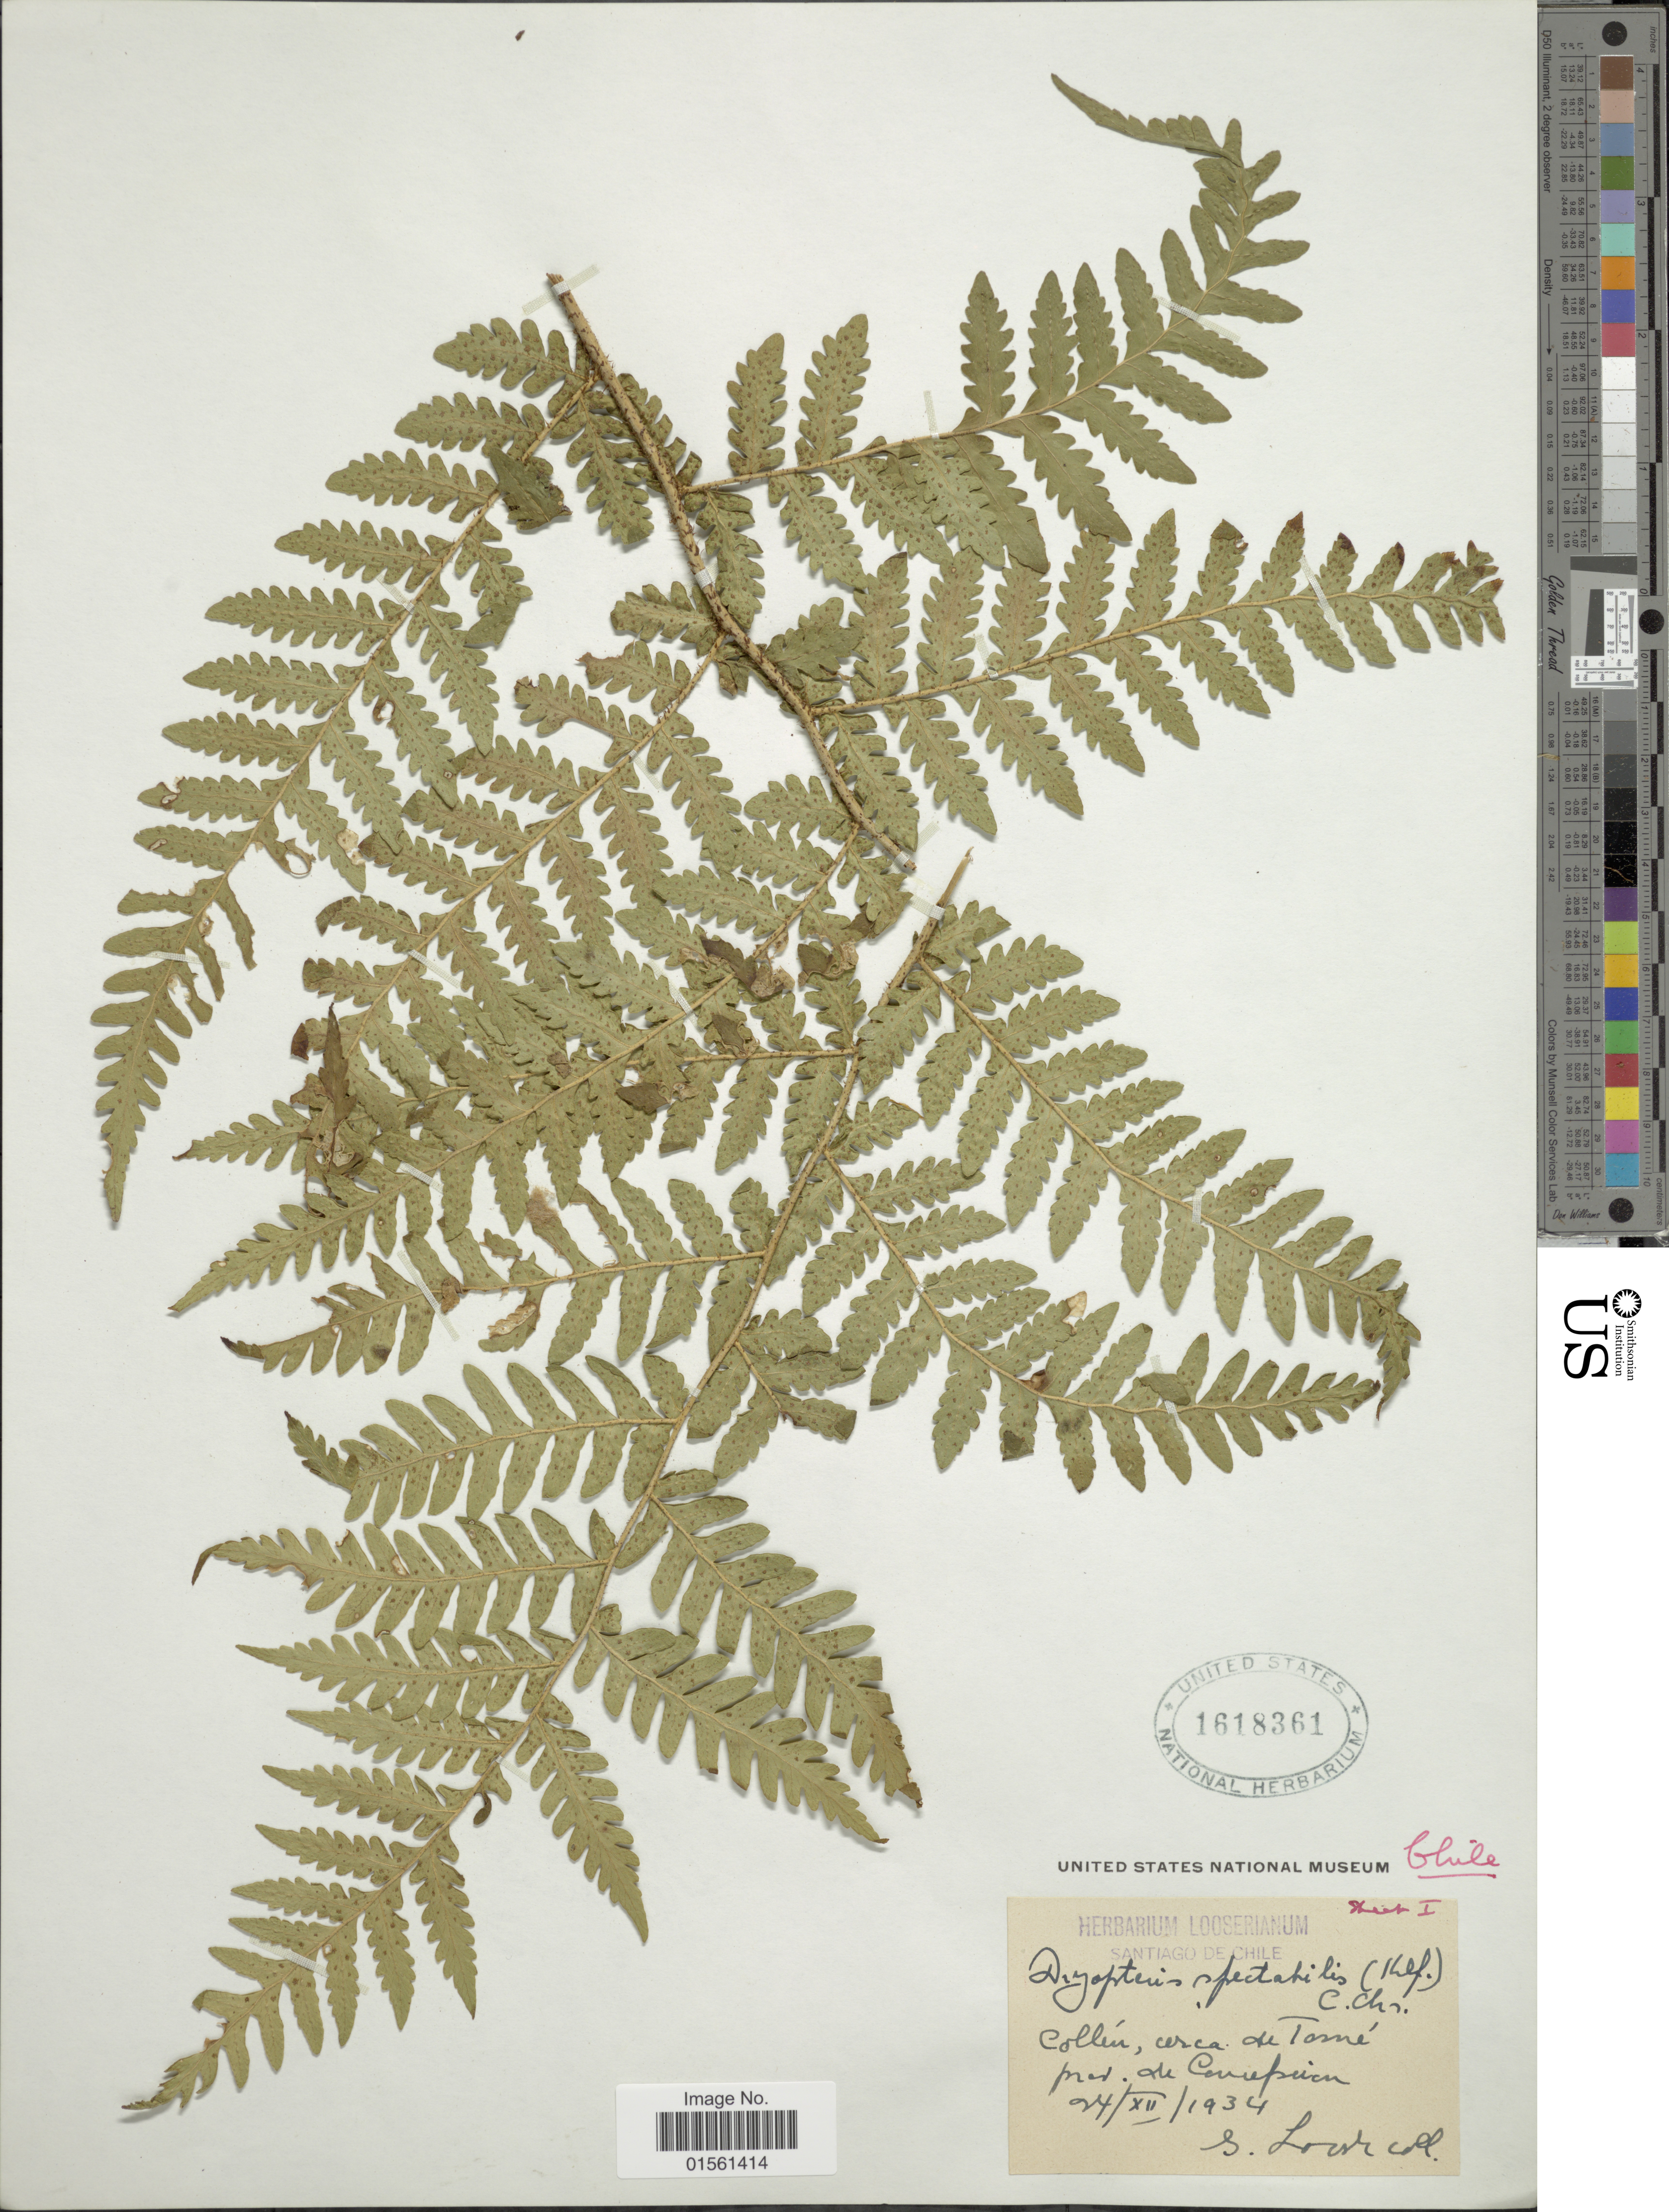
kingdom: Plantae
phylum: Tracheophyta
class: Polypodiopsida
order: Polypodiales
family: Dryopteridaceae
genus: Megalastrum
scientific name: Megalastrum spectabile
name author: (Kaulf.) A.R. Sm. & R.C. Moran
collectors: G. Looser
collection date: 1934-12-24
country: Paraguay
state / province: Concepcion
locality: Collen, cerca de Tome, Prov. de Concepcion.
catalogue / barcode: US 1618361